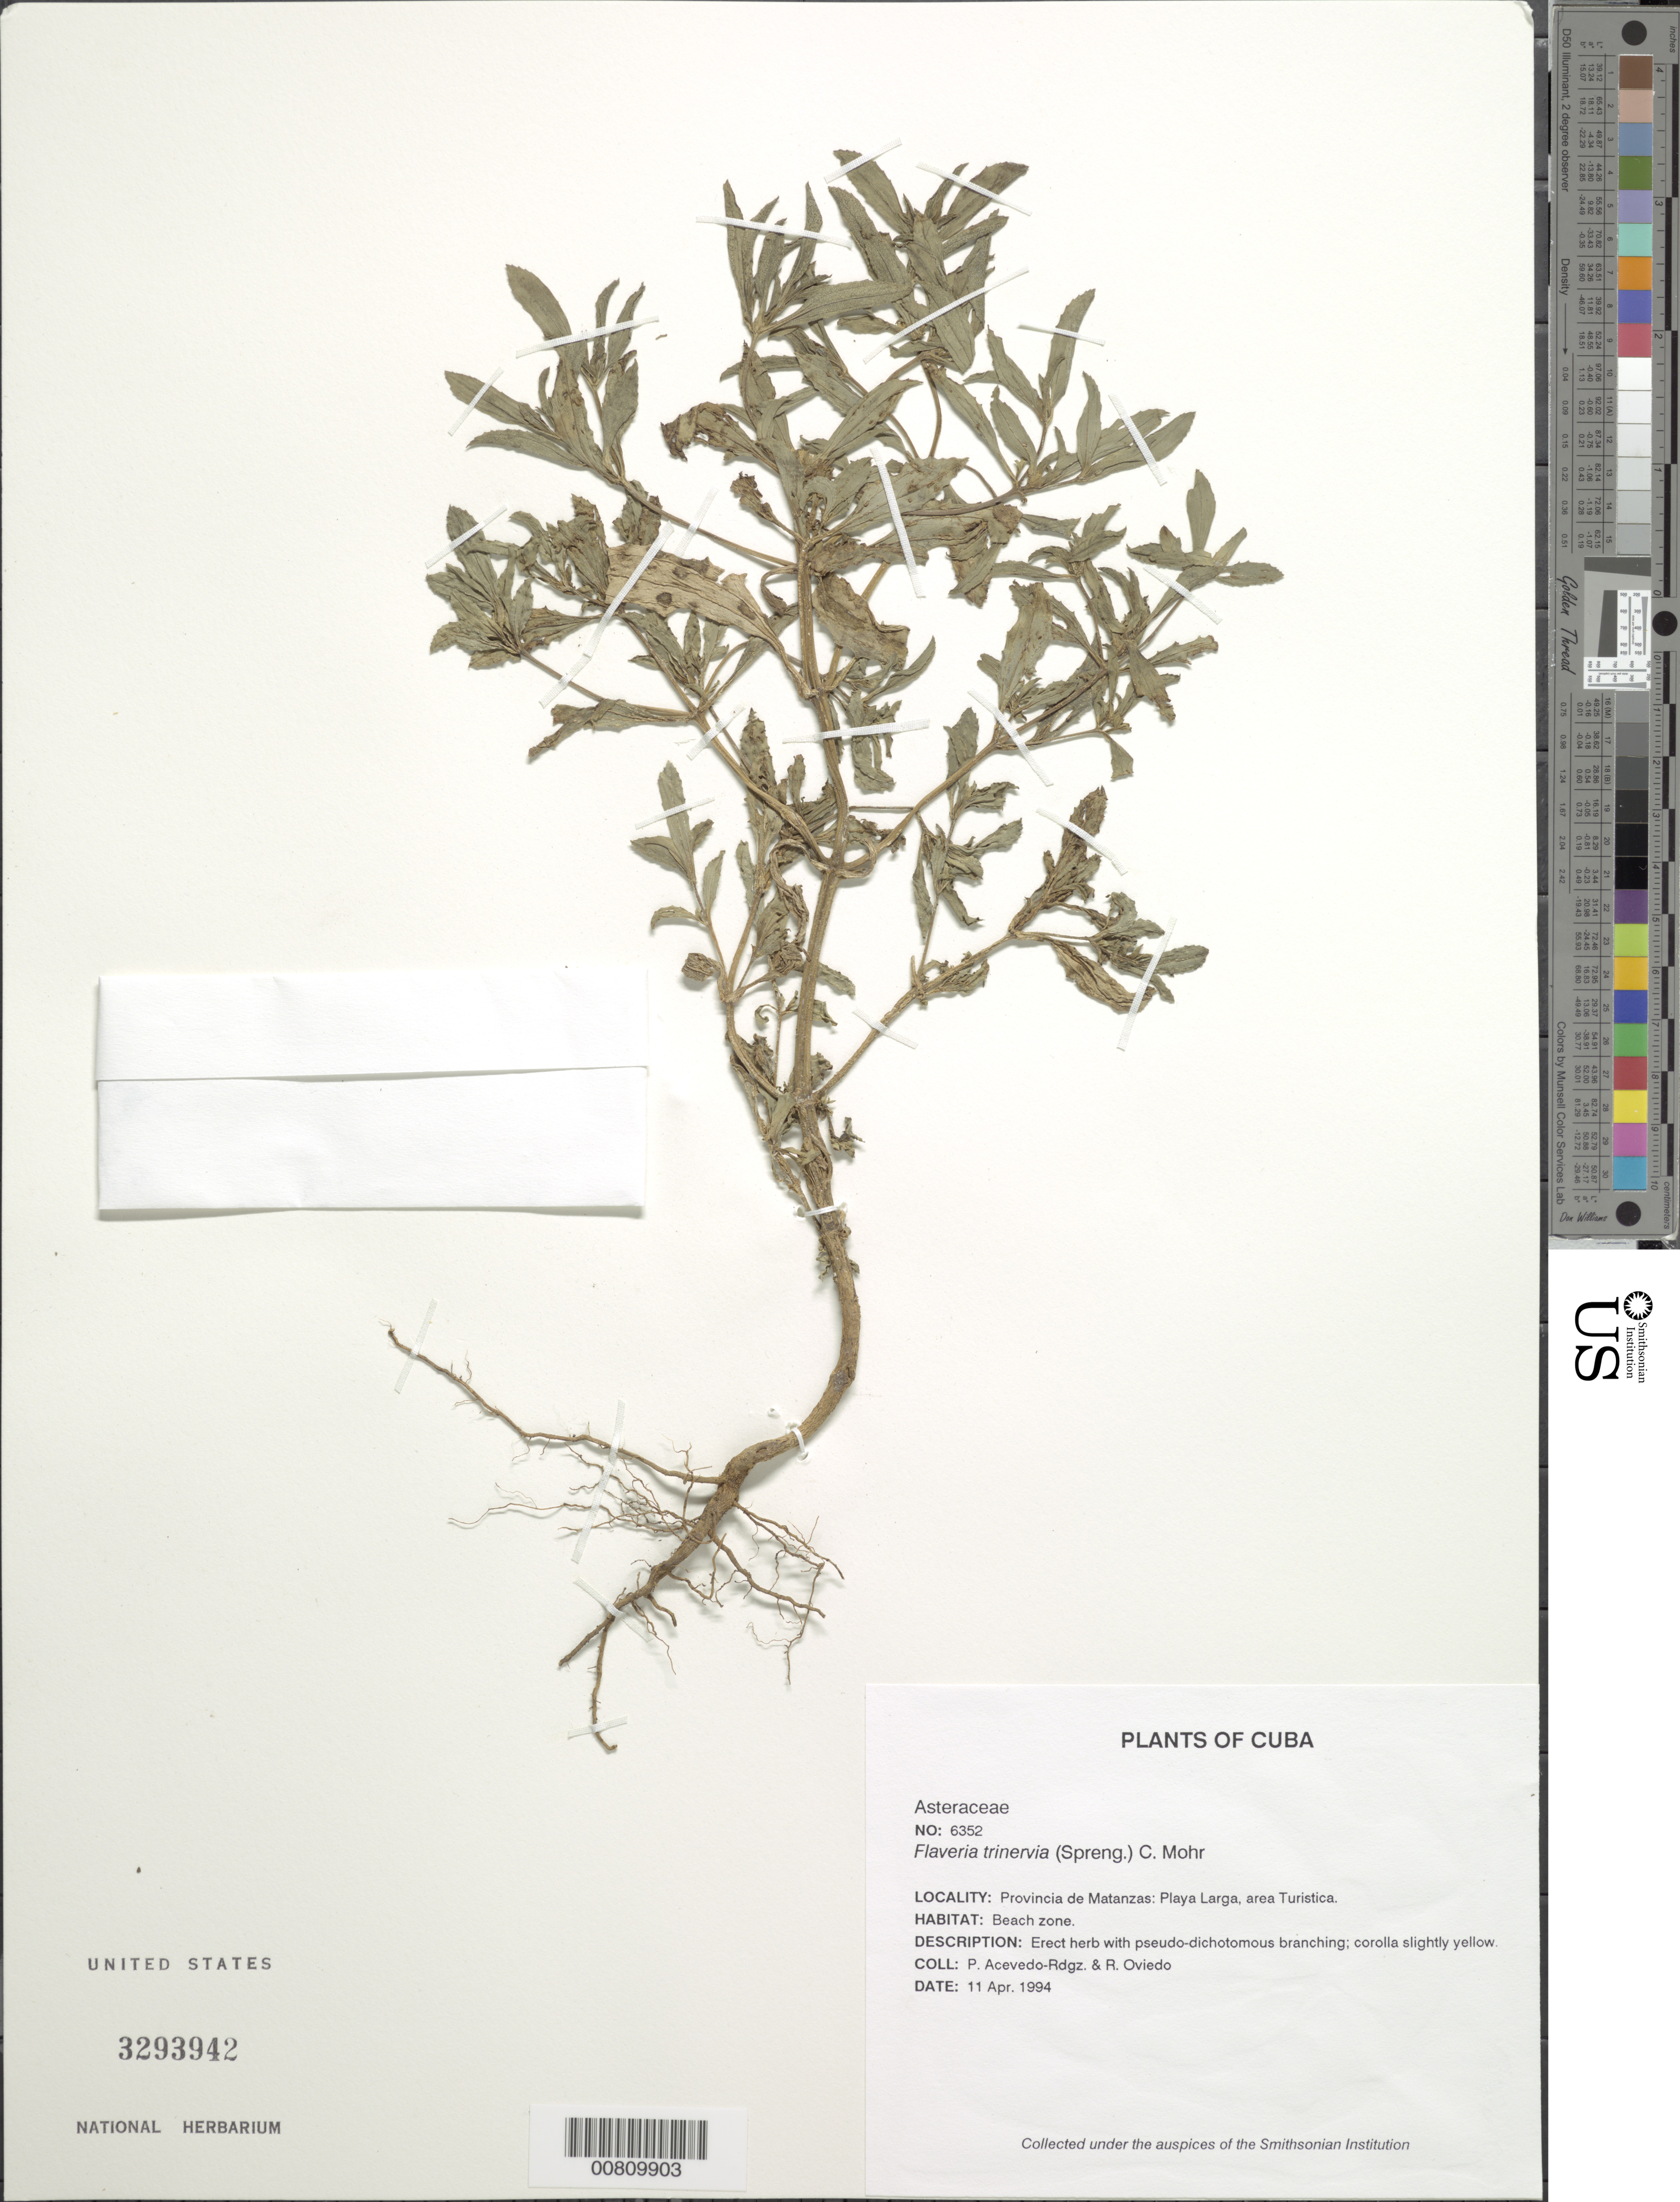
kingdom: Plantae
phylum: Tracheophyta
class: Magnoliopsida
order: Asterales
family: Asteraceae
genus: Flaveria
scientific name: Flaveria trinervia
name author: (Spreng.) C. Mohr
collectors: P. Acevedo-Rodr. & R. Oviedo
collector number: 6352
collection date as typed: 11 Apr 1994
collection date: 1994-04-11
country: Cuba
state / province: Matanzas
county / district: Municipio de Ciénaga de Zapata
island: Cuba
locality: Provincia de Matanzas: Playa Larga, area Turistica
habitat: Beach zone.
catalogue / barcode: US 3293942